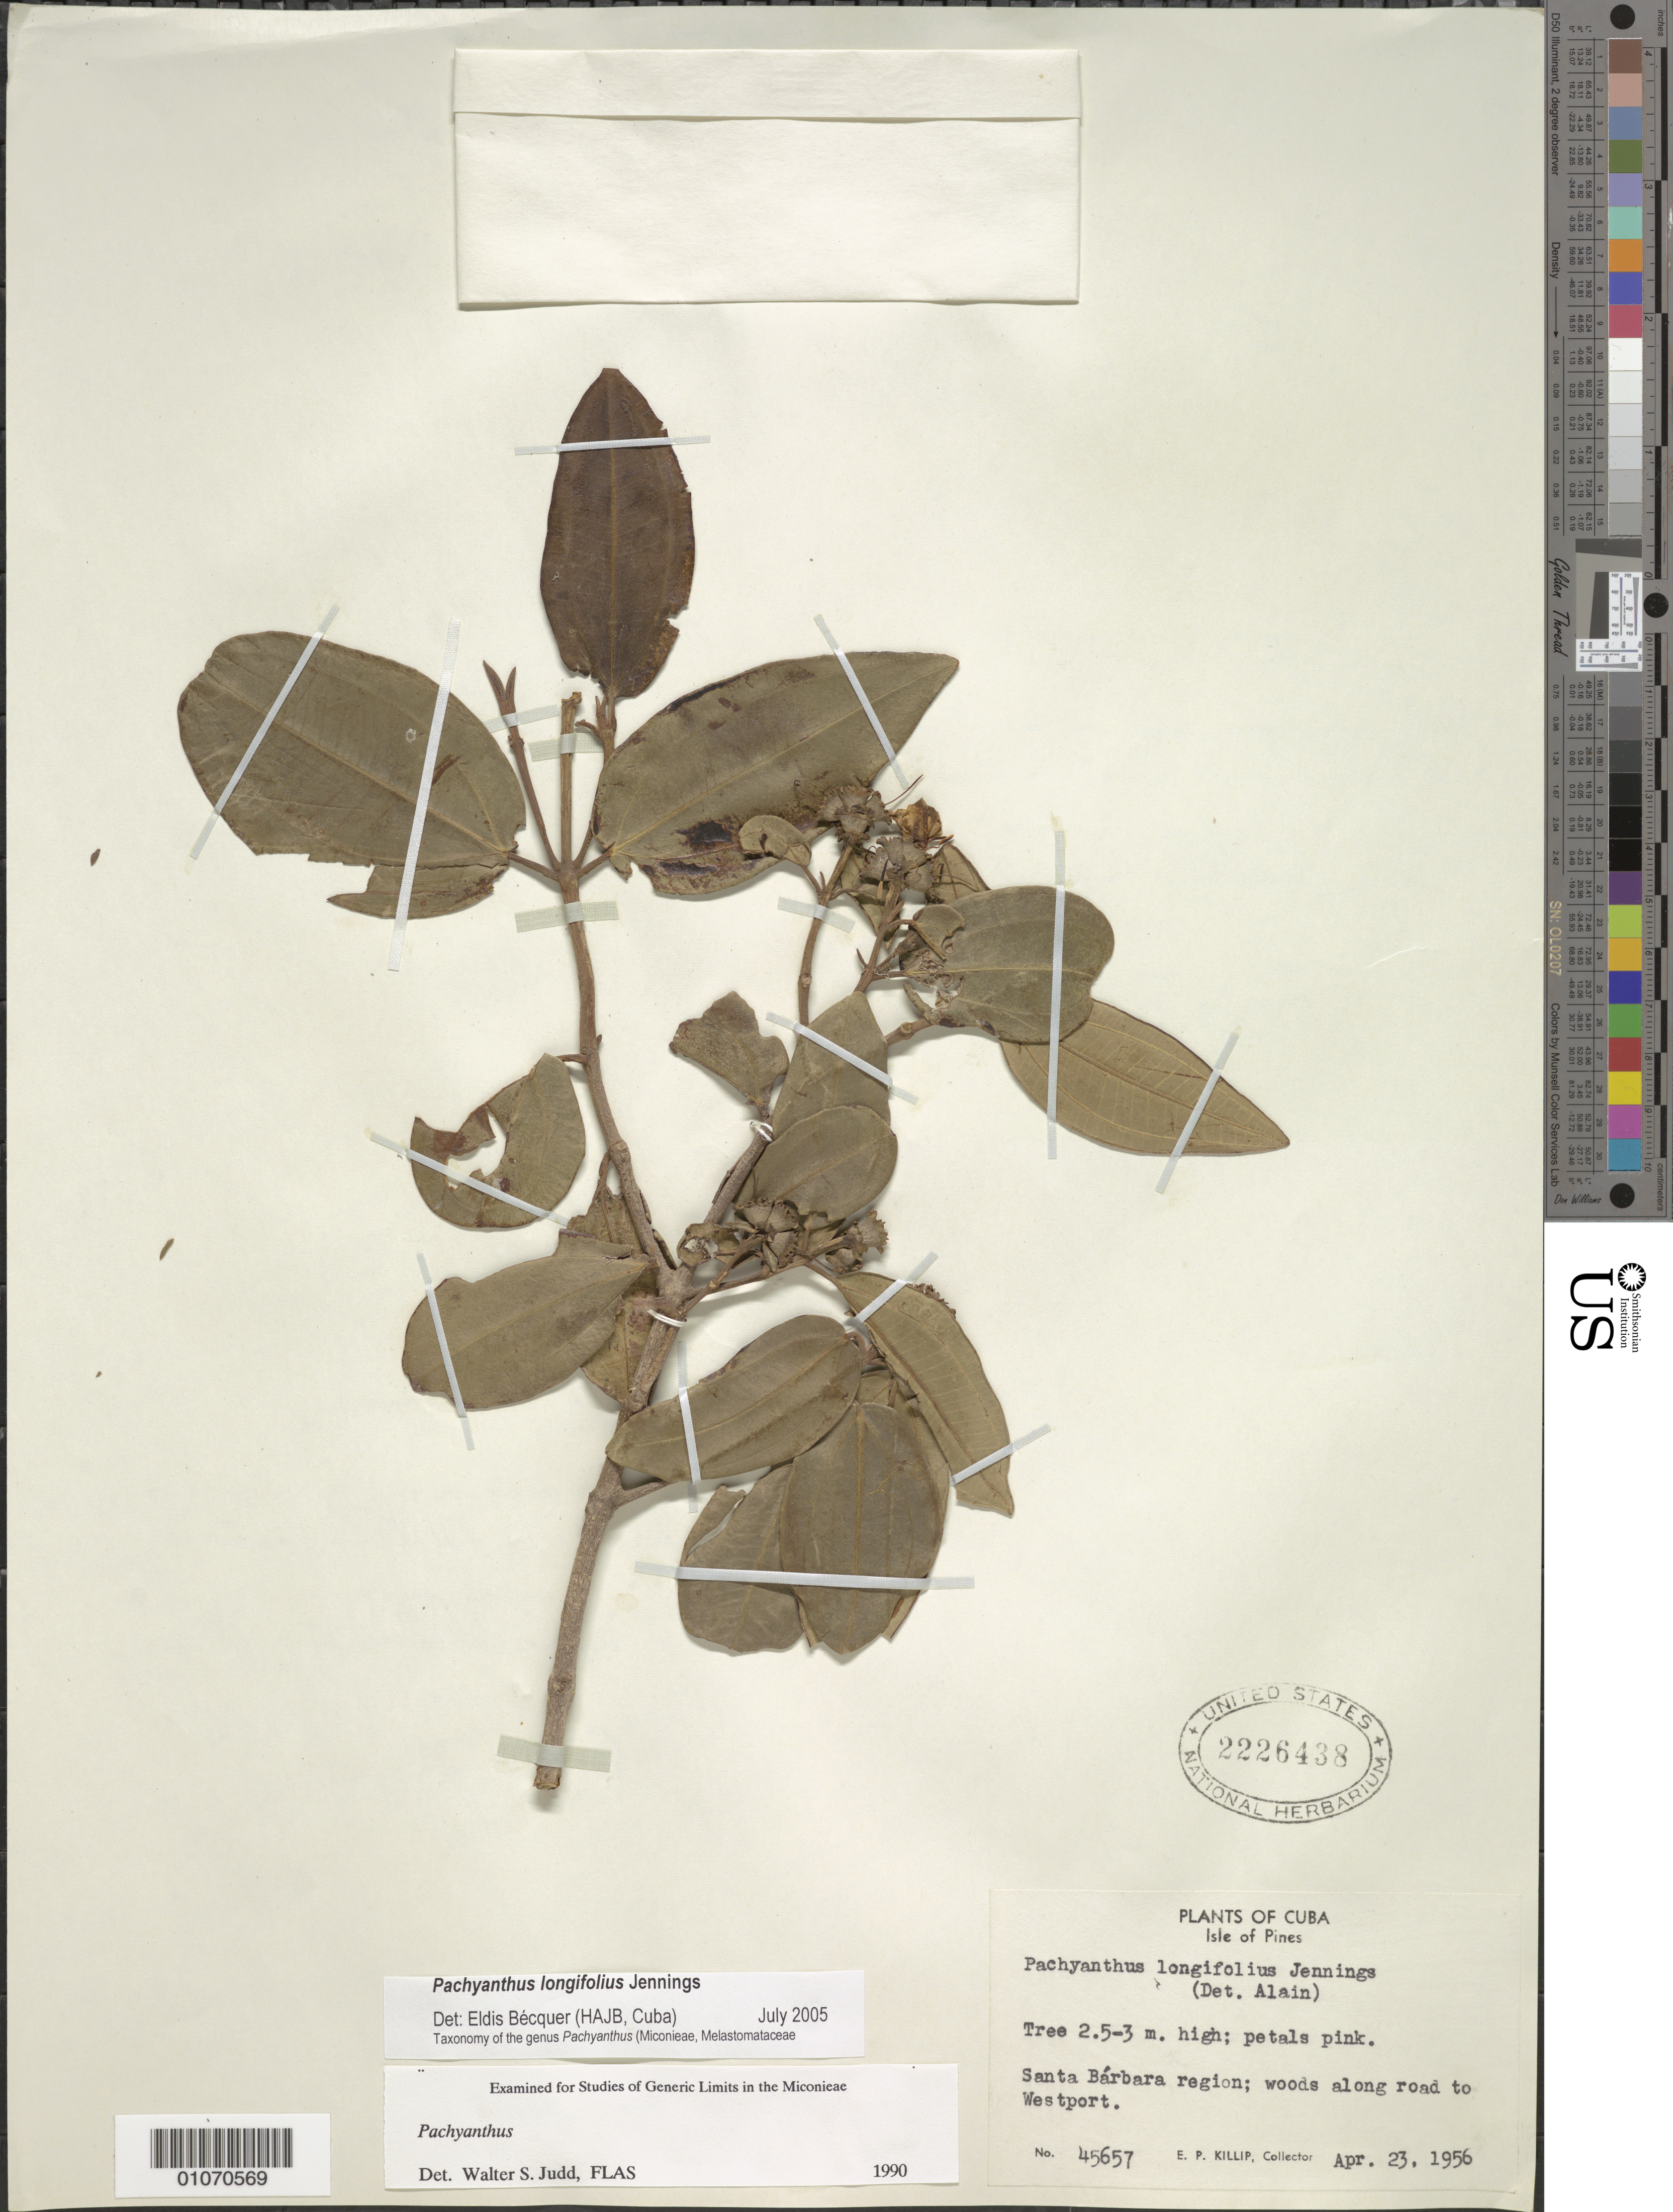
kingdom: Plantae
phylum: Tracheophyta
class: Magnoliopsida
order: Myrtales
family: Melastomataceae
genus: Pachyanthus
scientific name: Pachyanthus longifolius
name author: Jenn.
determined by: Bécquer Granados, E. R., (HAJB)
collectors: E. P. Killip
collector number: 45657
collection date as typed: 23 Apr 1956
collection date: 1956-04-23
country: Cuba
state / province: Isla de La Juventud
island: Isla de la Juventud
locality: Isle of Pines, Santa Bárbara region, along road to Westport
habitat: Woods along road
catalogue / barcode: US 2226438